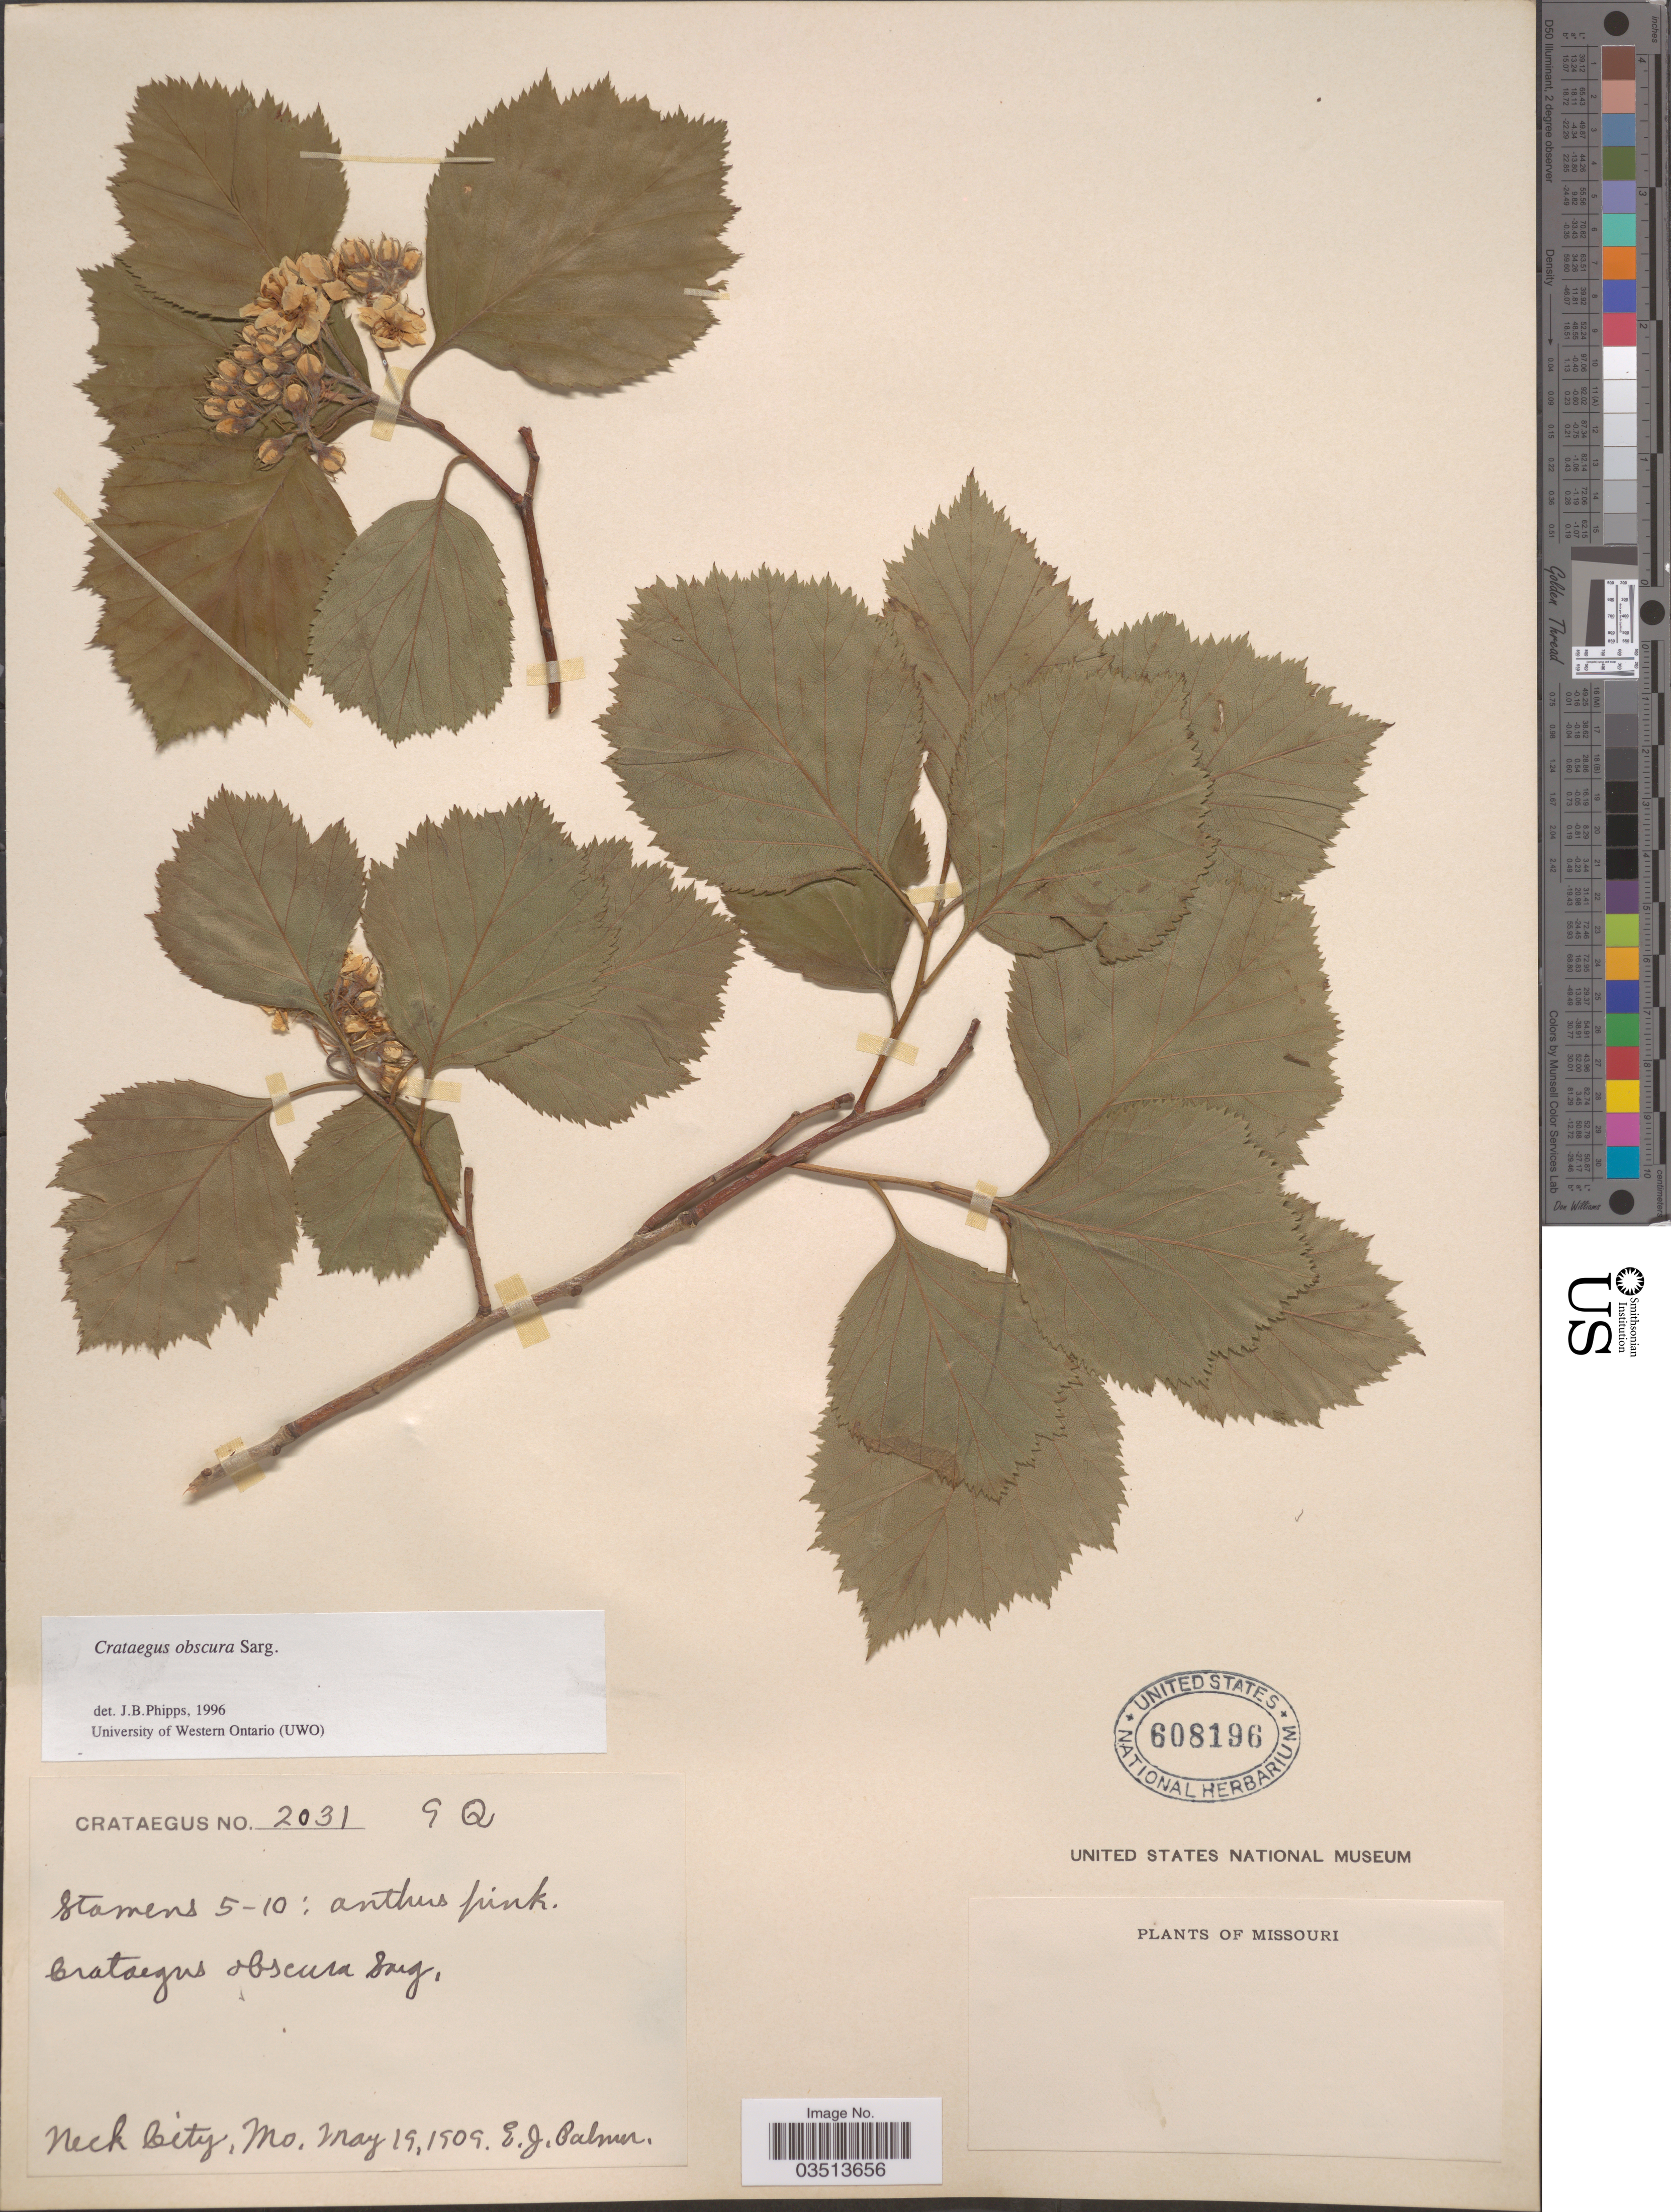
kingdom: Plantae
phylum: Tracheophyta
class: Magnoliopsida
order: Rosales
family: Rosaceae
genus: Crataegus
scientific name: Crataegus calpodendron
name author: (Ehrh.) Medik.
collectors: E. J. Palmer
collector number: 2031?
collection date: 1909-05-19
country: United States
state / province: Missouri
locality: Neck City.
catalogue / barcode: US 608196